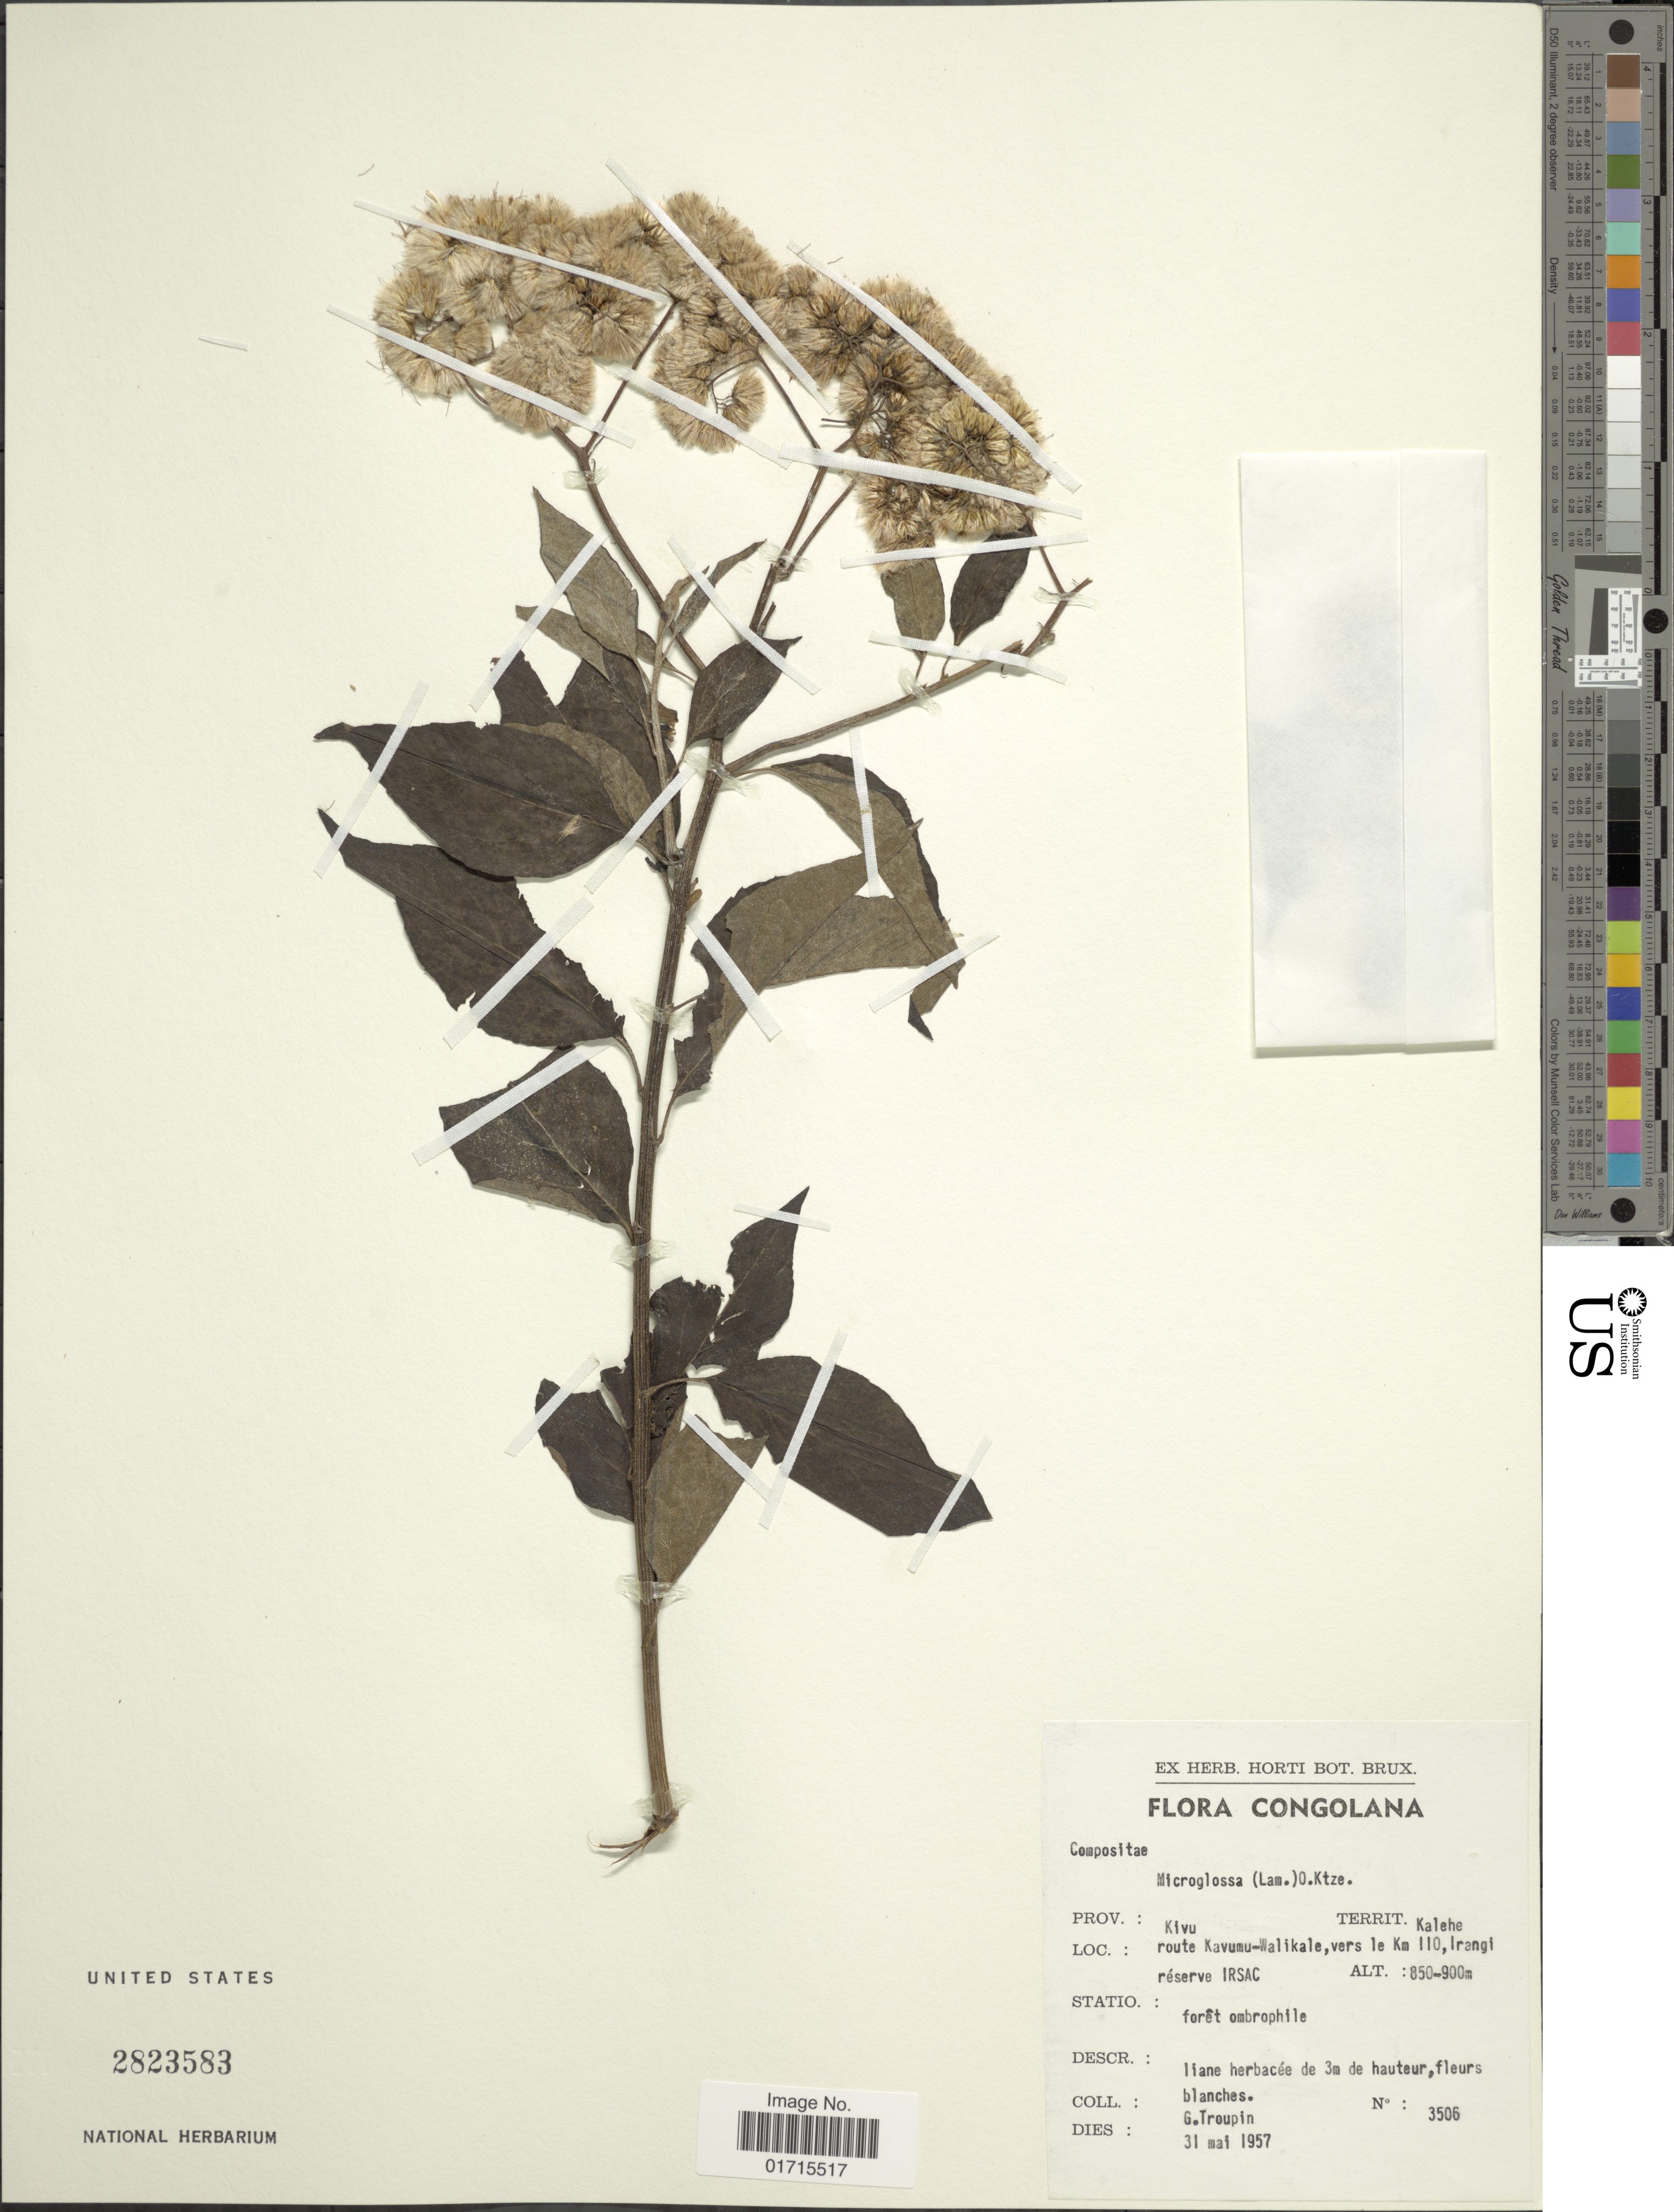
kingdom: Plantae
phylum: Tracheophyta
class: Magnoliopsida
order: Asterales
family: Asteraceae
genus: Microglossa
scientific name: Microglossa pyrifolia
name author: (Lam.) Kuntze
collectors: G. Troupin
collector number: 3506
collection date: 1957-05-31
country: Congo, Democratic Republic of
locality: Congolana. Prov.: Kivu Territ. Kalehe. route Kavumu-Walikali, vers le Km 110, Irangi reserve IRSAC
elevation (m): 850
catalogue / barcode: US 2823583